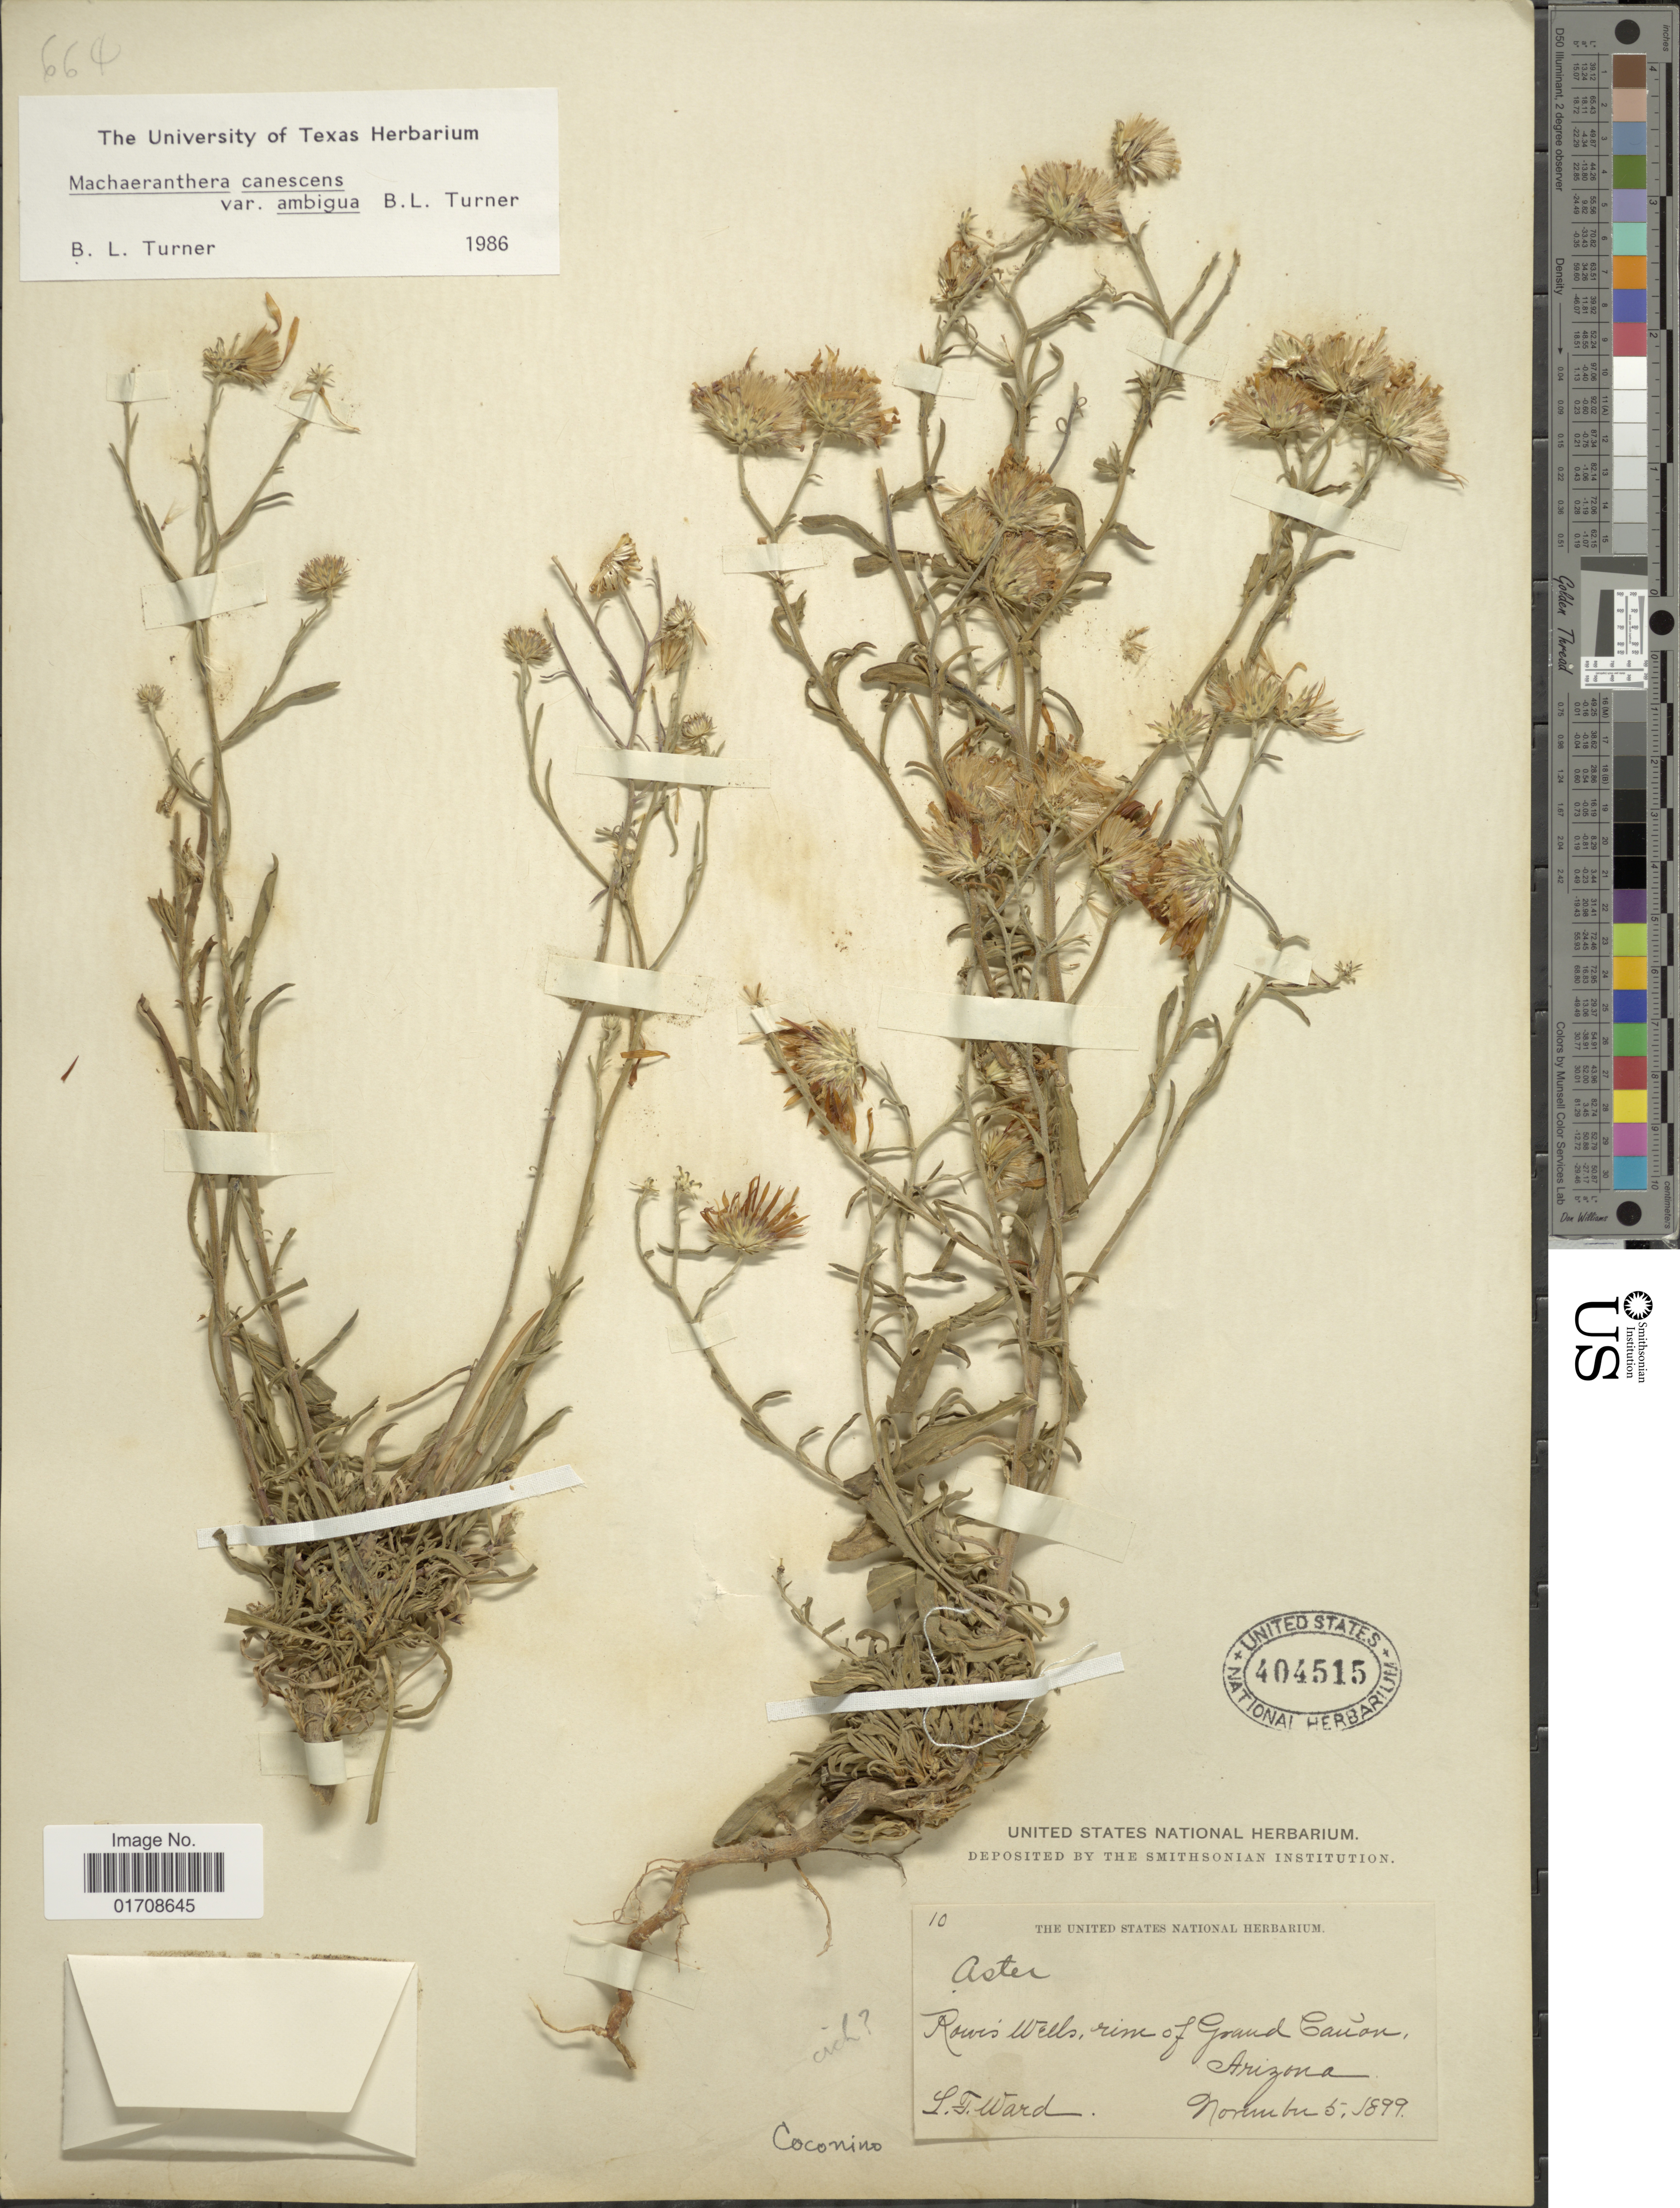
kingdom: Plantae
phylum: Tracheophyta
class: Magnoliopsida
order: Asterales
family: Asteraceae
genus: Machaeranthera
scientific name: Machaeranthera canescens var. ambigua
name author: (B.L. Turner) B.L. Turner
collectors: L. Ward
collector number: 10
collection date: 1899-11-05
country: United States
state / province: Arizona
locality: Rowe's Wells, rim of Grand Canon, Coconino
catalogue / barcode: US 404515